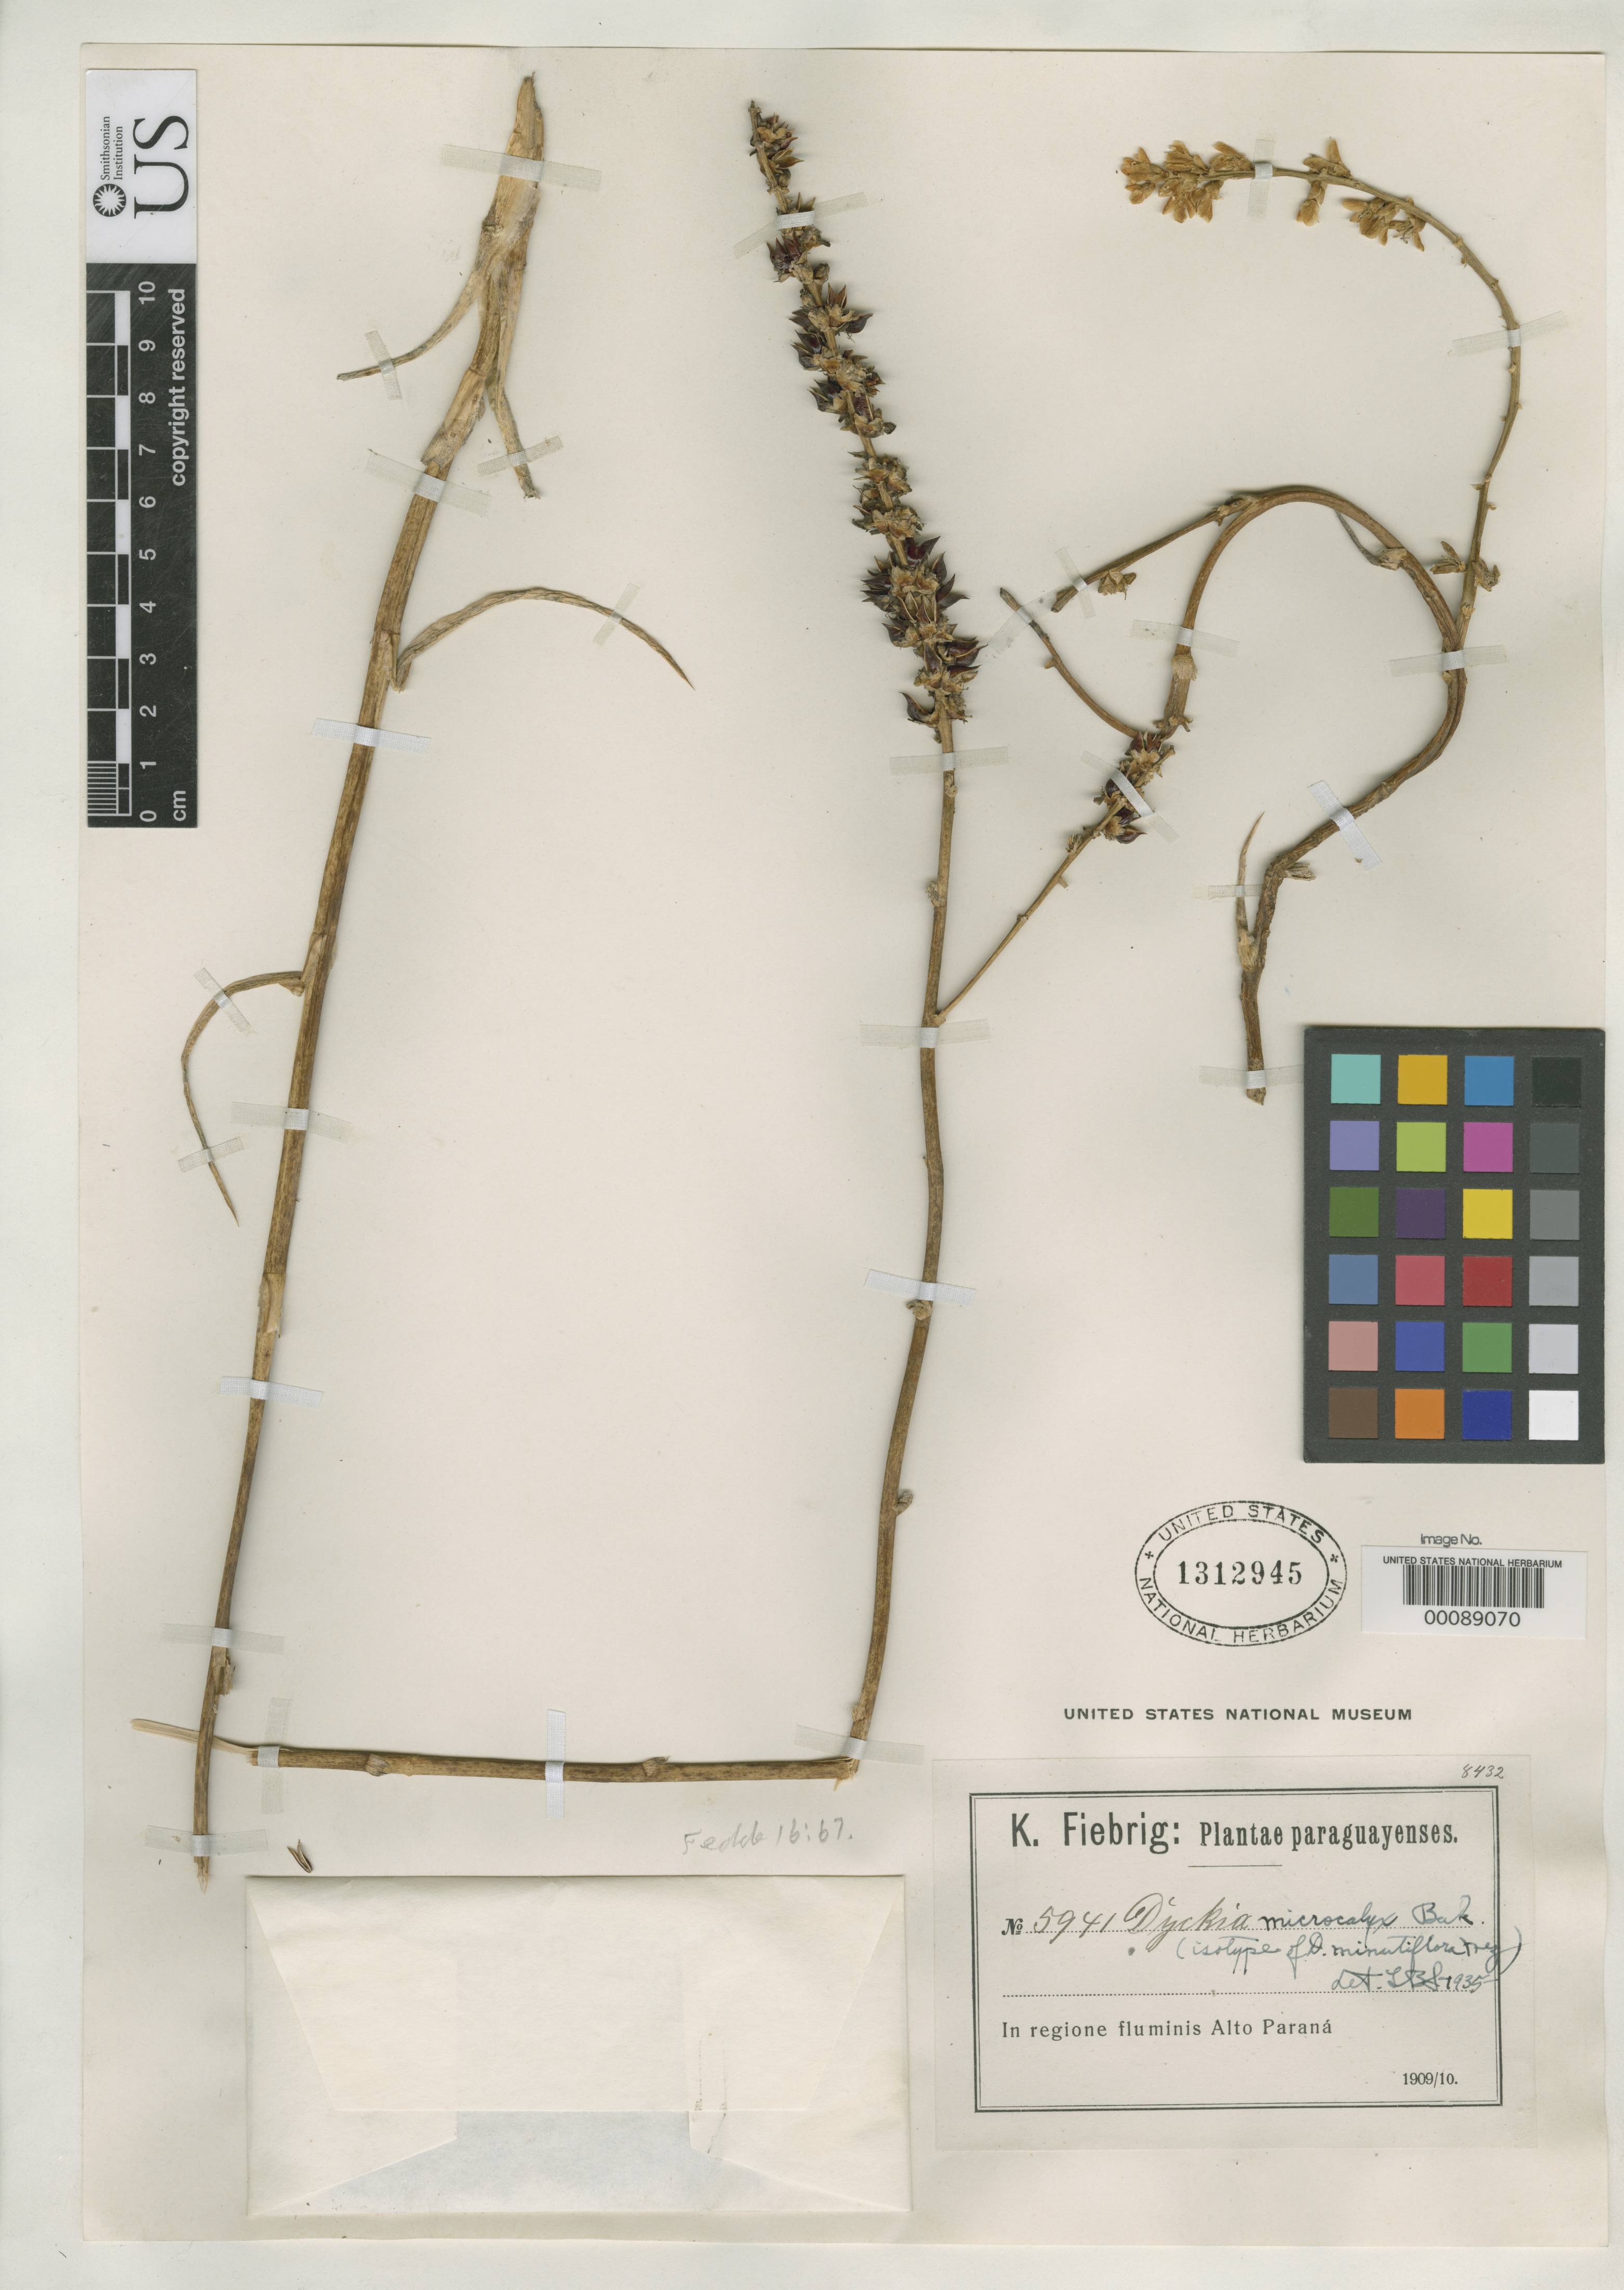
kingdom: Plantae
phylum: Tracheophyta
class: Liliopsida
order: Poales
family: Bromeliaceae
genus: Dyckia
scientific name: Dyckia minutiflora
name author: Mez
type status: Isotype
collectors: K. Fiebrig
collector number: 5941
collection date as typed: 1909 to -- --- 1910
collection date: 1909/1910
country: Paraguay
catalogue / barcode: US 1312945